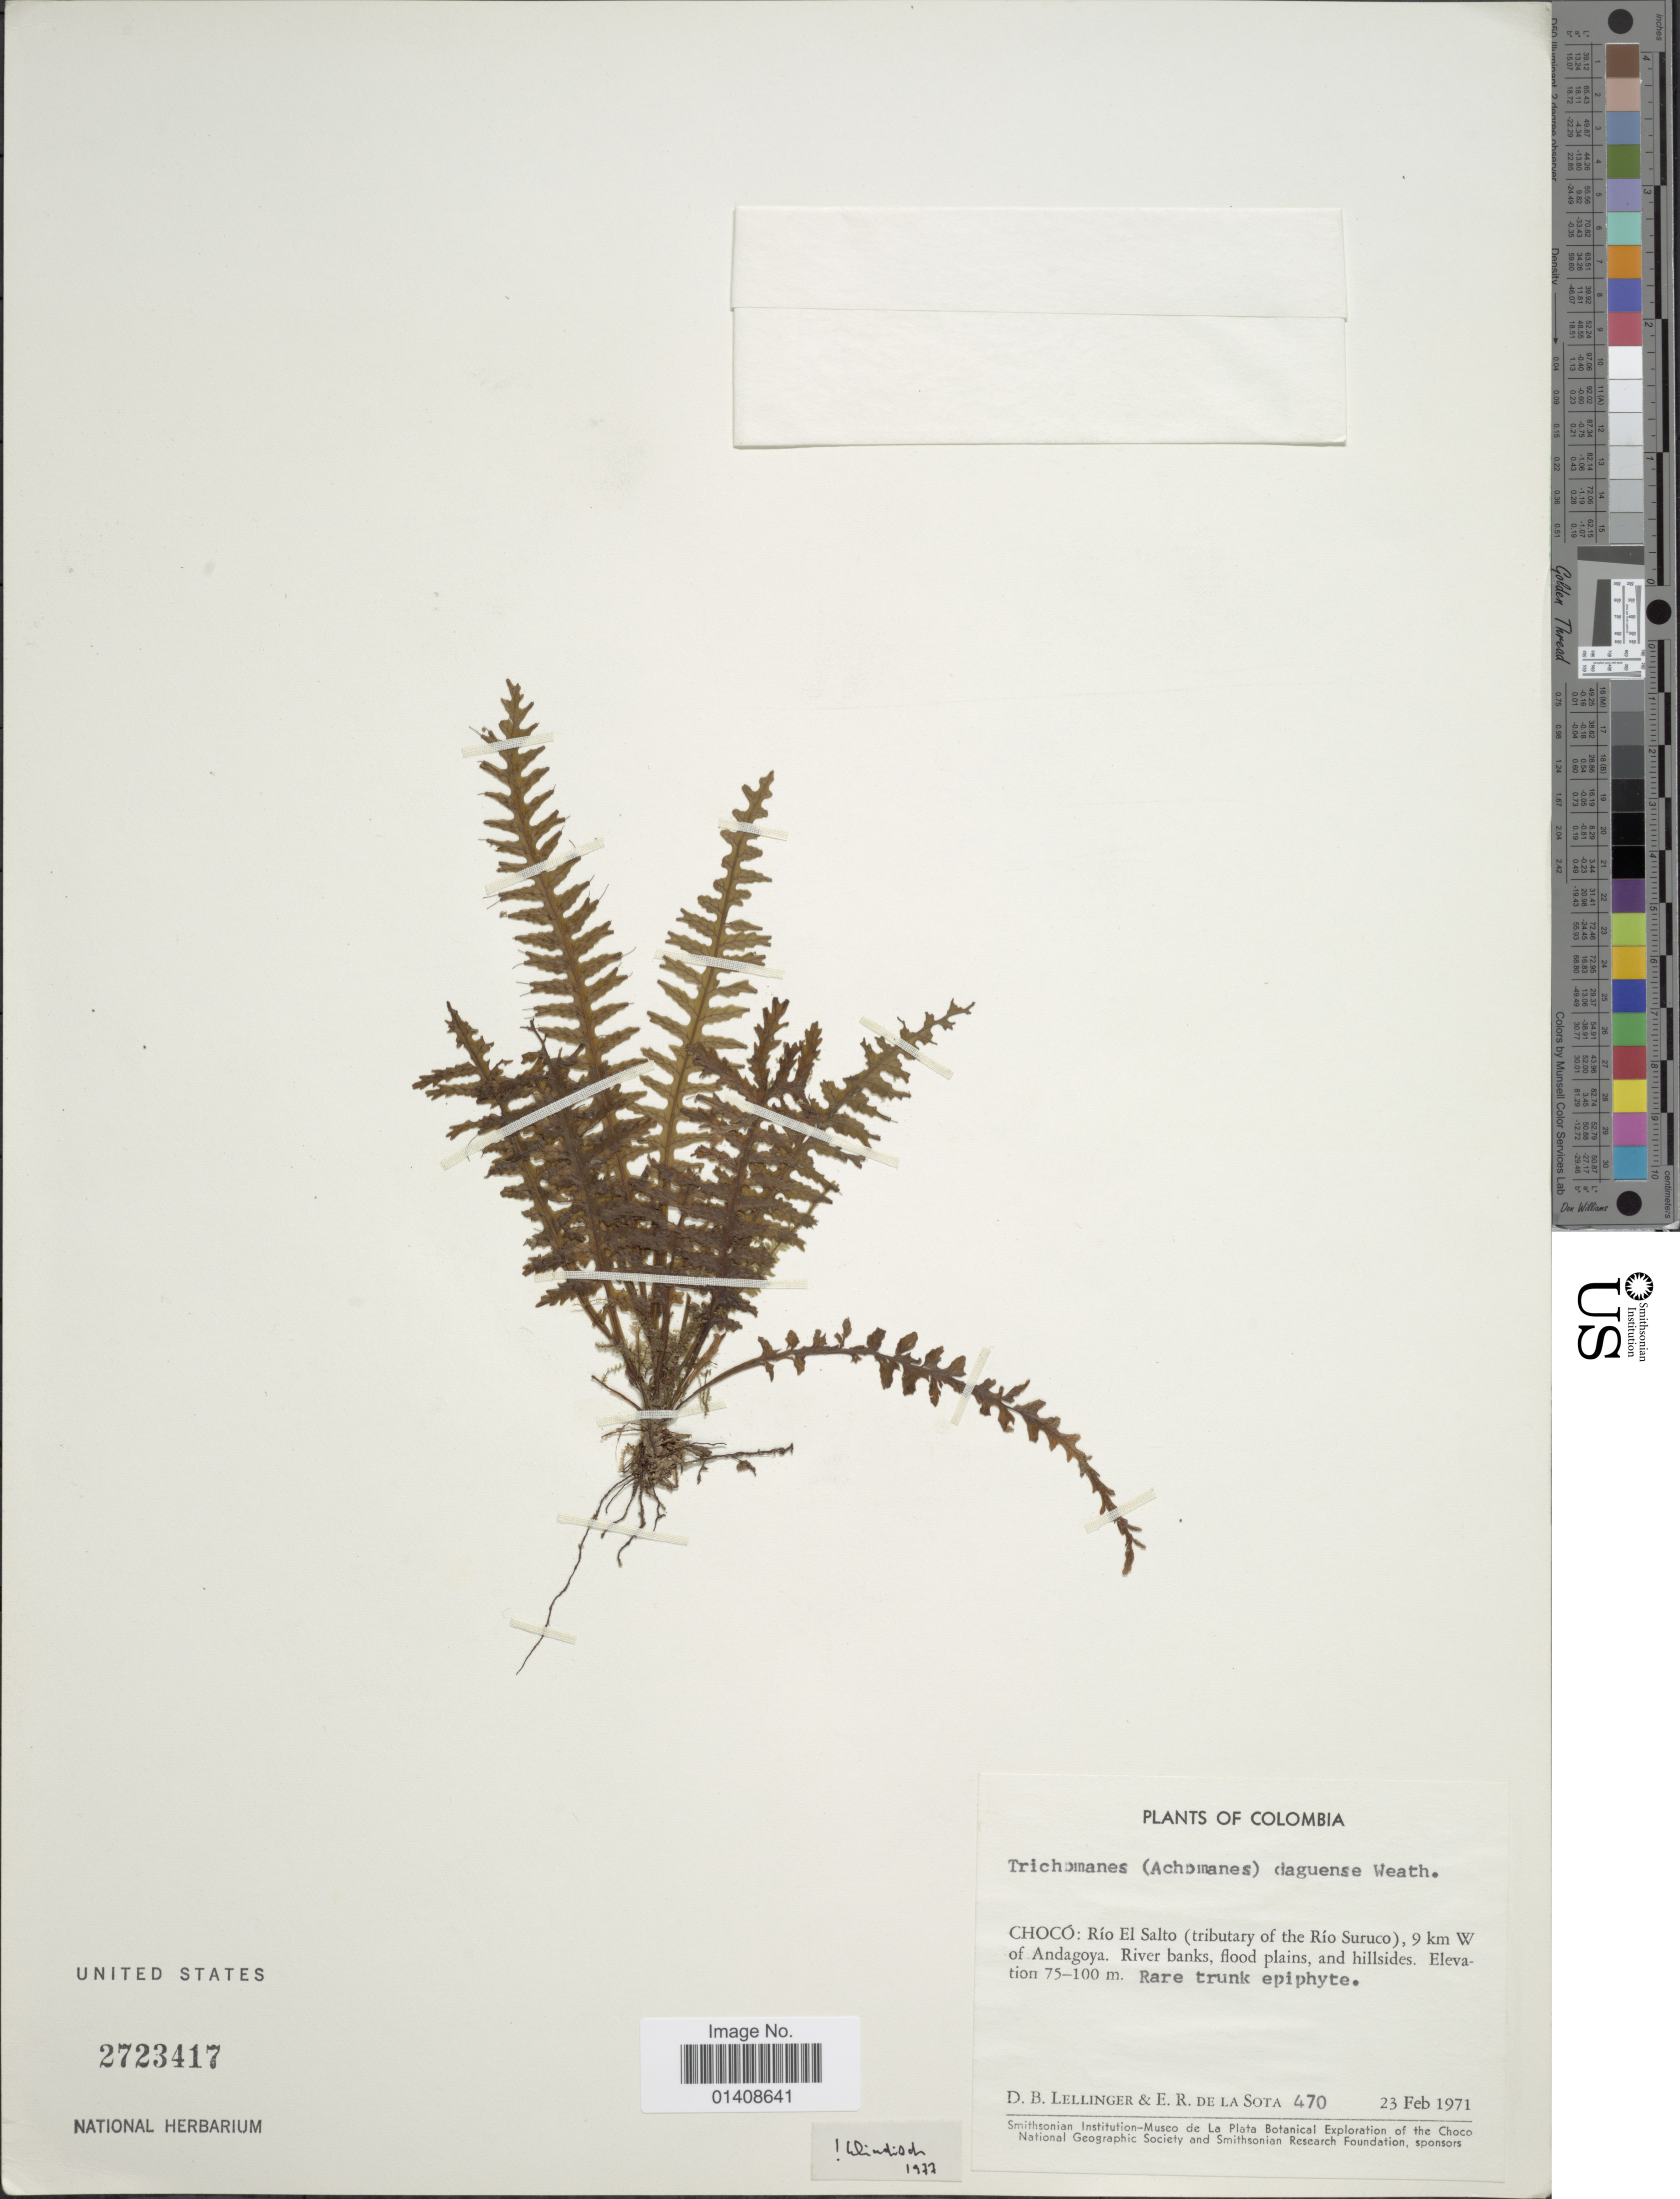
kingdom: Plantae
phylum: Tracheophyta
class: Polypodiopsida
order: Hymenophyllales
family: Hymenophyllaceae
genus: Trichomanes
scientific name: Trichomanes delicatum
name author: Bosch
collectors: D. B. Lellinger & E. R. de la Sota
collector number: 470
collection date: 1971-02-23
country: Colombia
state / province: Chocó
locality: Rio El salto (tributary of the Rio Suruco), 9 km W of Andagoya.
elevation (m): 75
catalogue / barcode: US 2723417